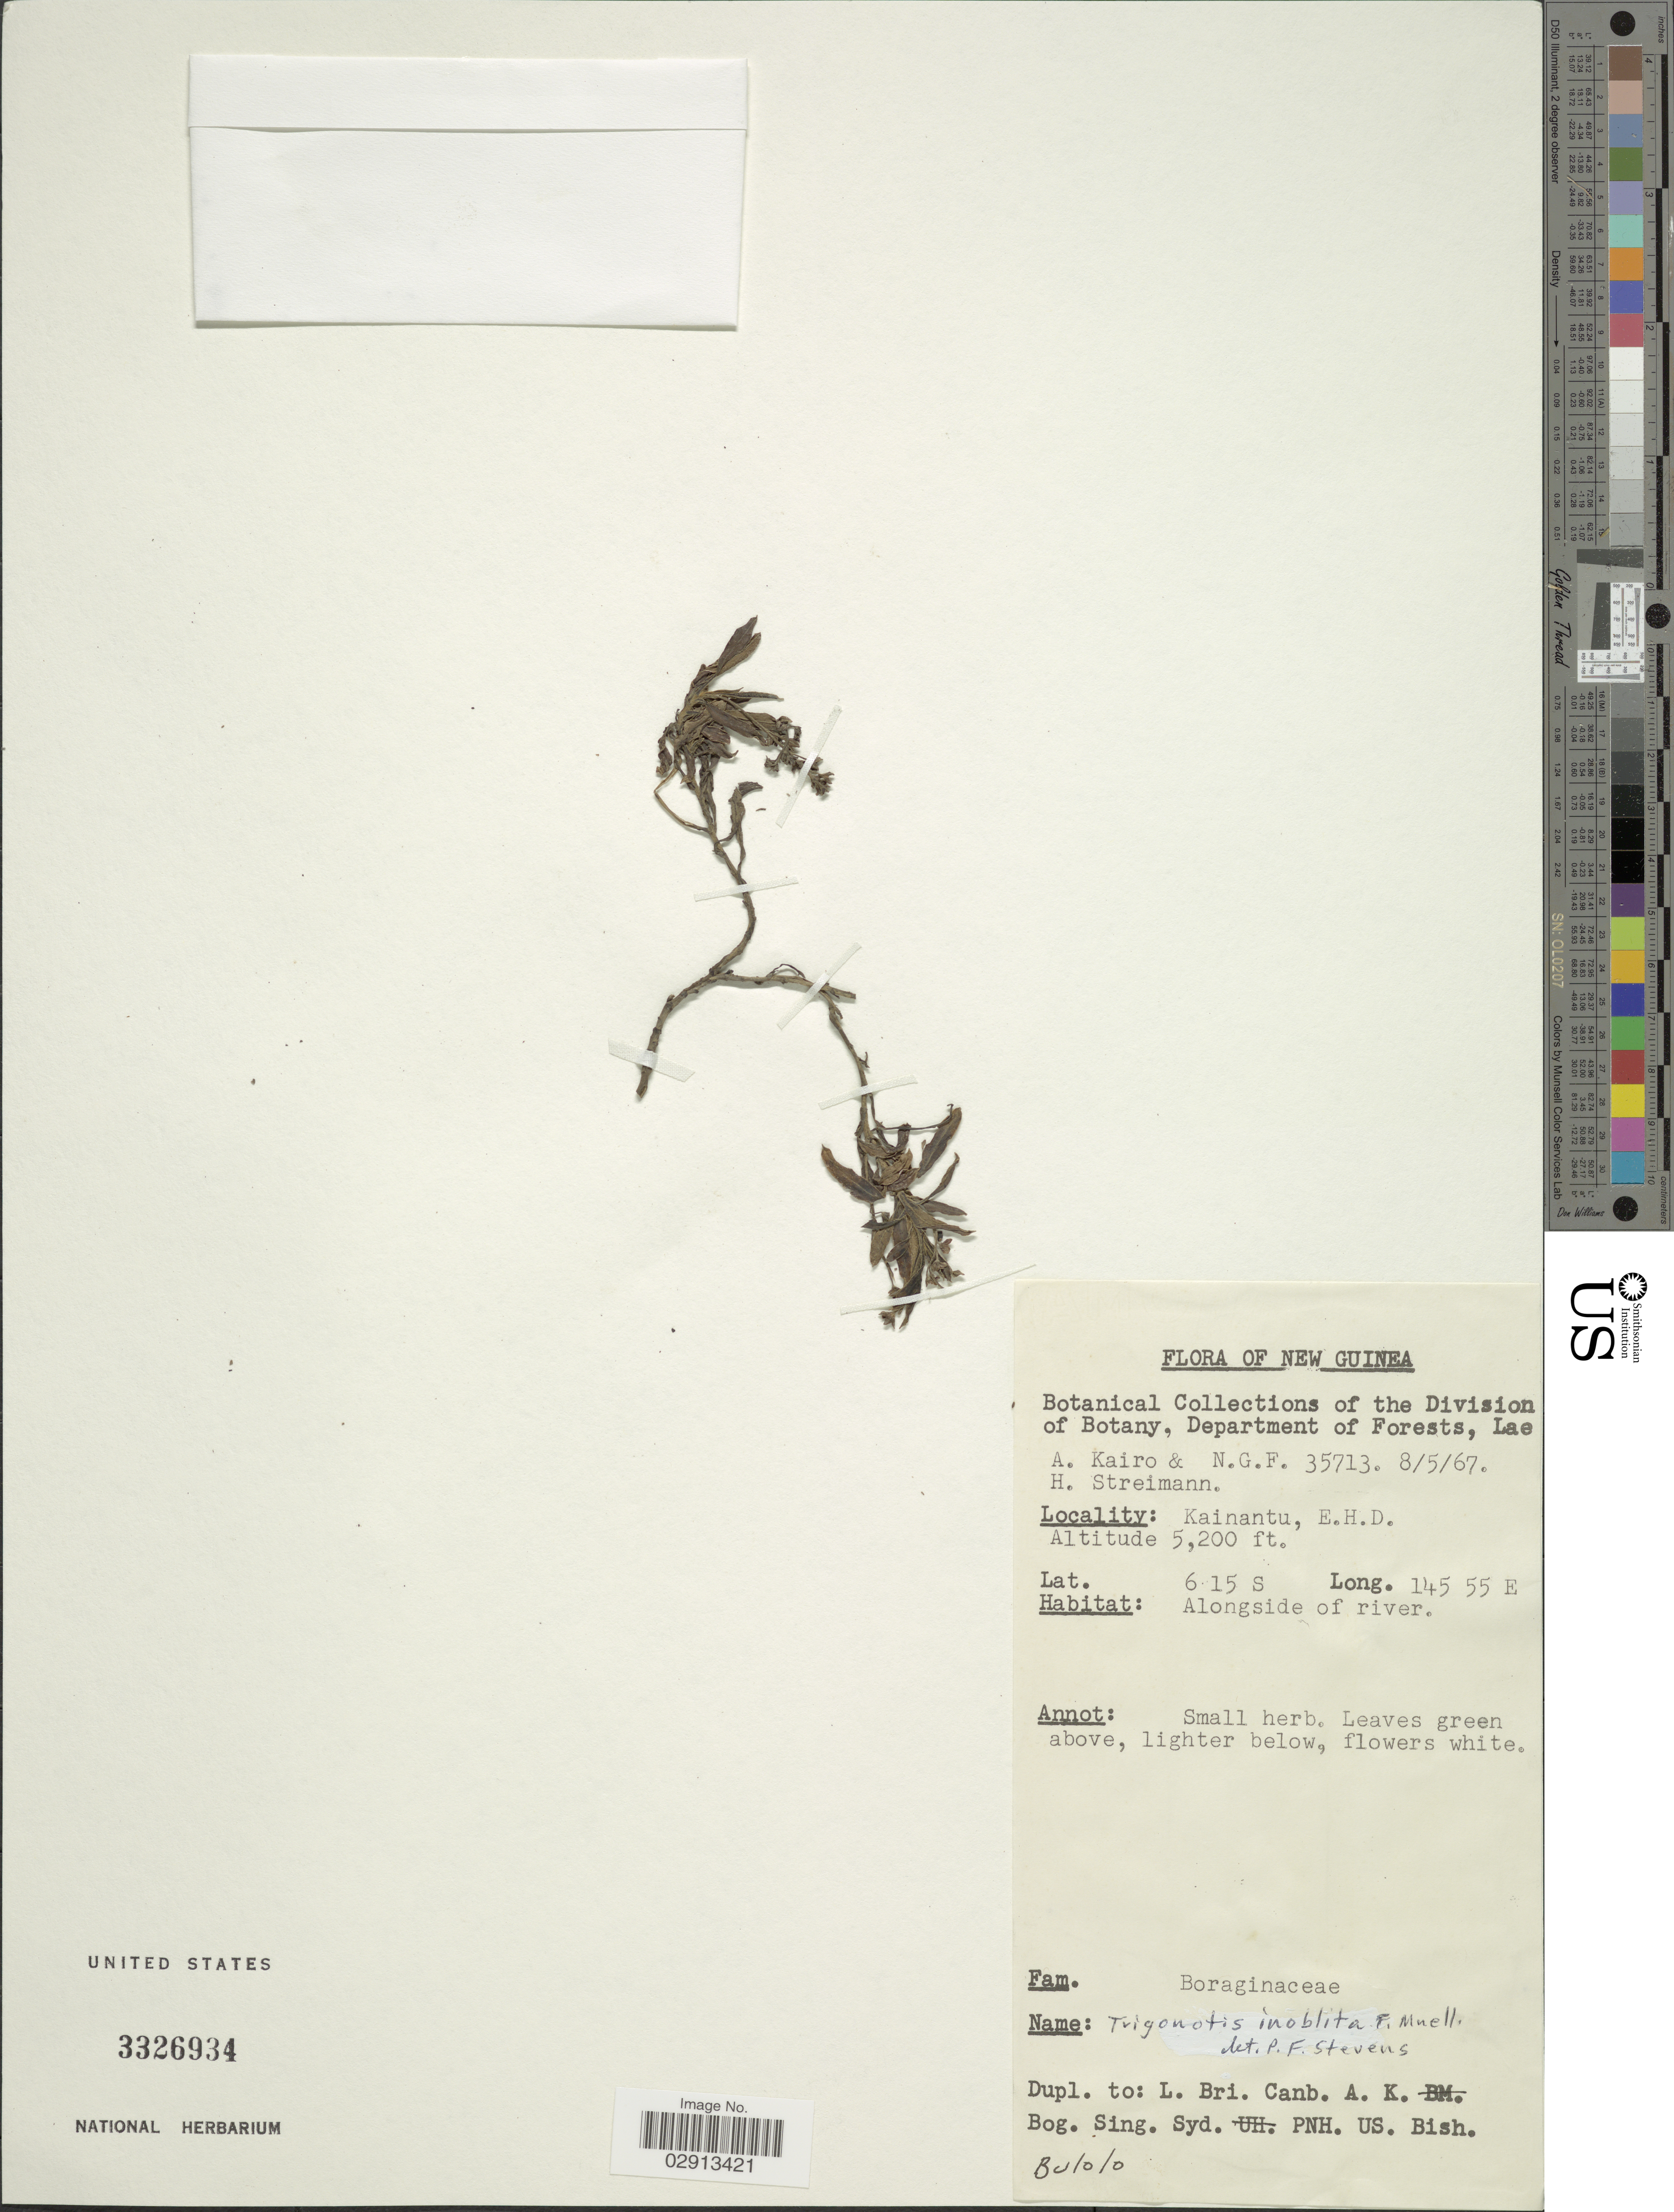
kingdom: Plantae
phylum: Tracheophyta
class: Magnoliopsida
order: Boraginales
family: Boraginaceae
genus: Trigonotis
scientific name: Trigonotis inoblita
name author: F. Muell.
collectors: A. Kairo & H. Streimann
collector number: N.G.F. 35713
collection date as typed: Transcribed d/m/y: 8/5/67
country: Papua New Guinea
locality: New Guinea. Kainantu, E. H. D. Alongside of river.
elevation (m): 1585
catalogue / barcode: US 3326934